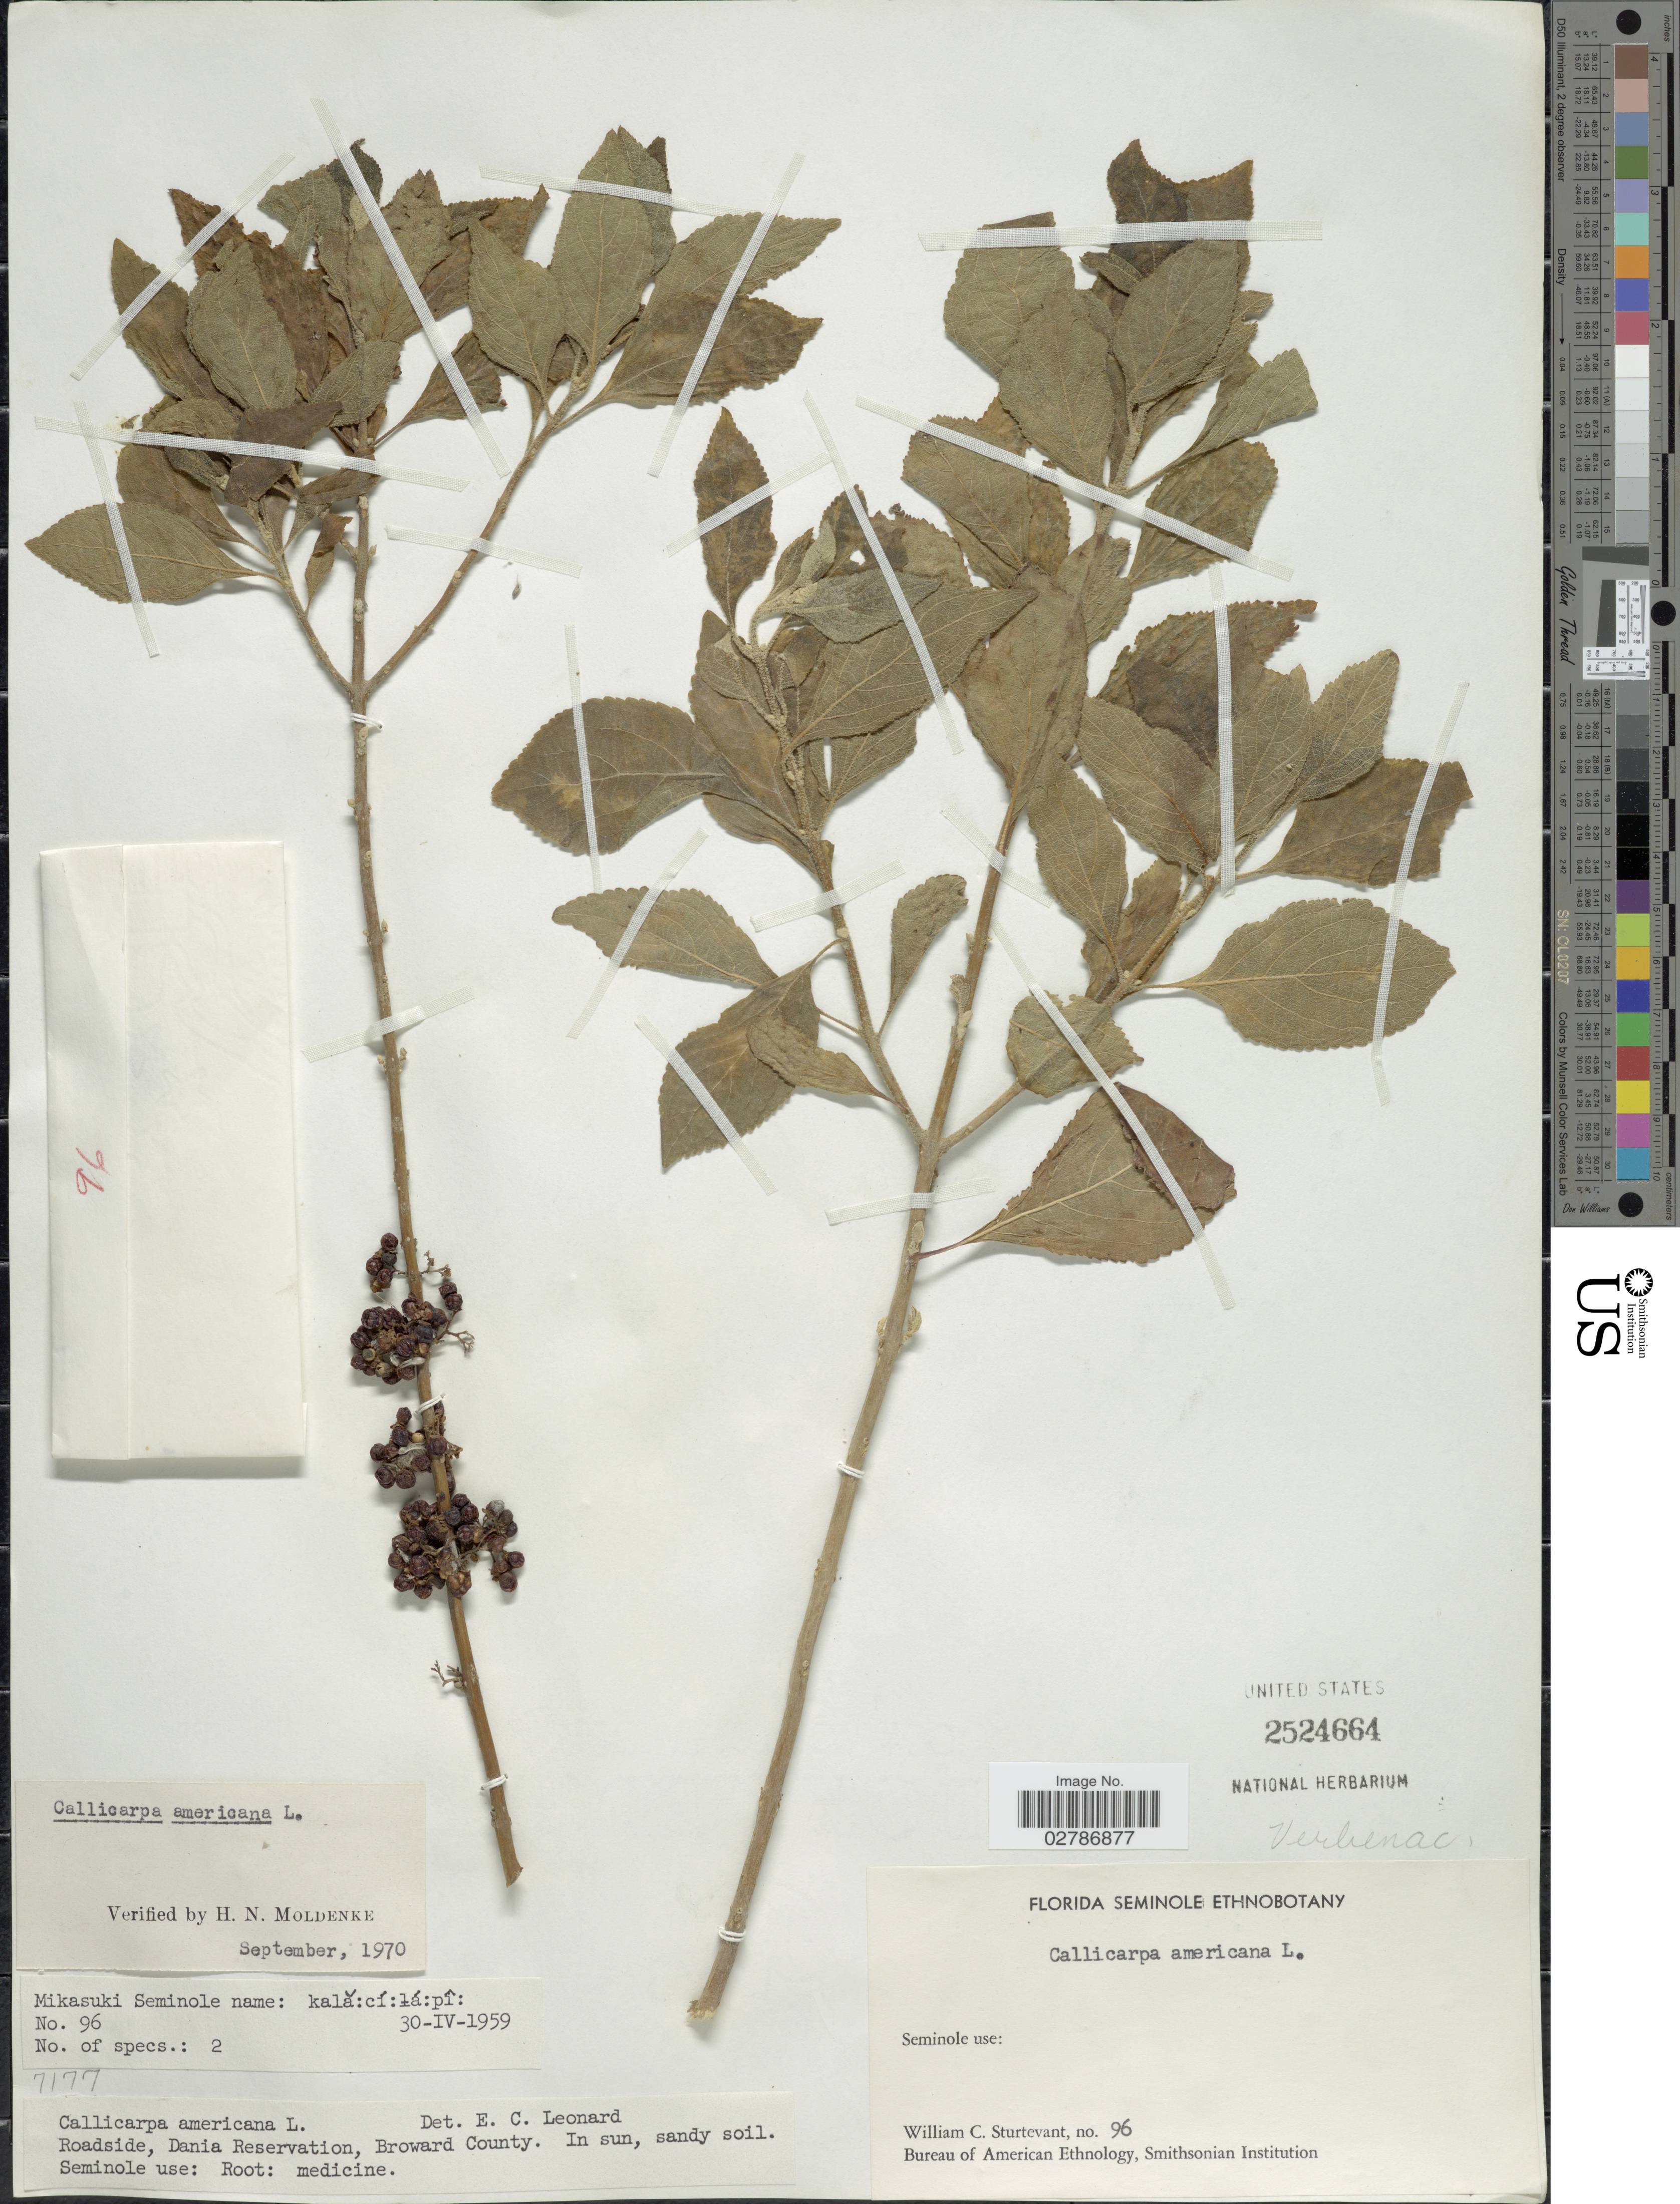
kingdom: Plantae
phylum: Tracheophyta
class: Magnoliopsida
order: Lamiales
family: Lamiaceae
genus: Callicarpa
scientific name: Callicarpa americana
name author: L.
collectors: W. Sturtevant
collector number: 96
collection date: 1959-04-30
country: United States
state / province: Florida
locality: Florida Seminole. Roadside, Dania Reservation, Broward County.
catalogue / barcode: US 2524664